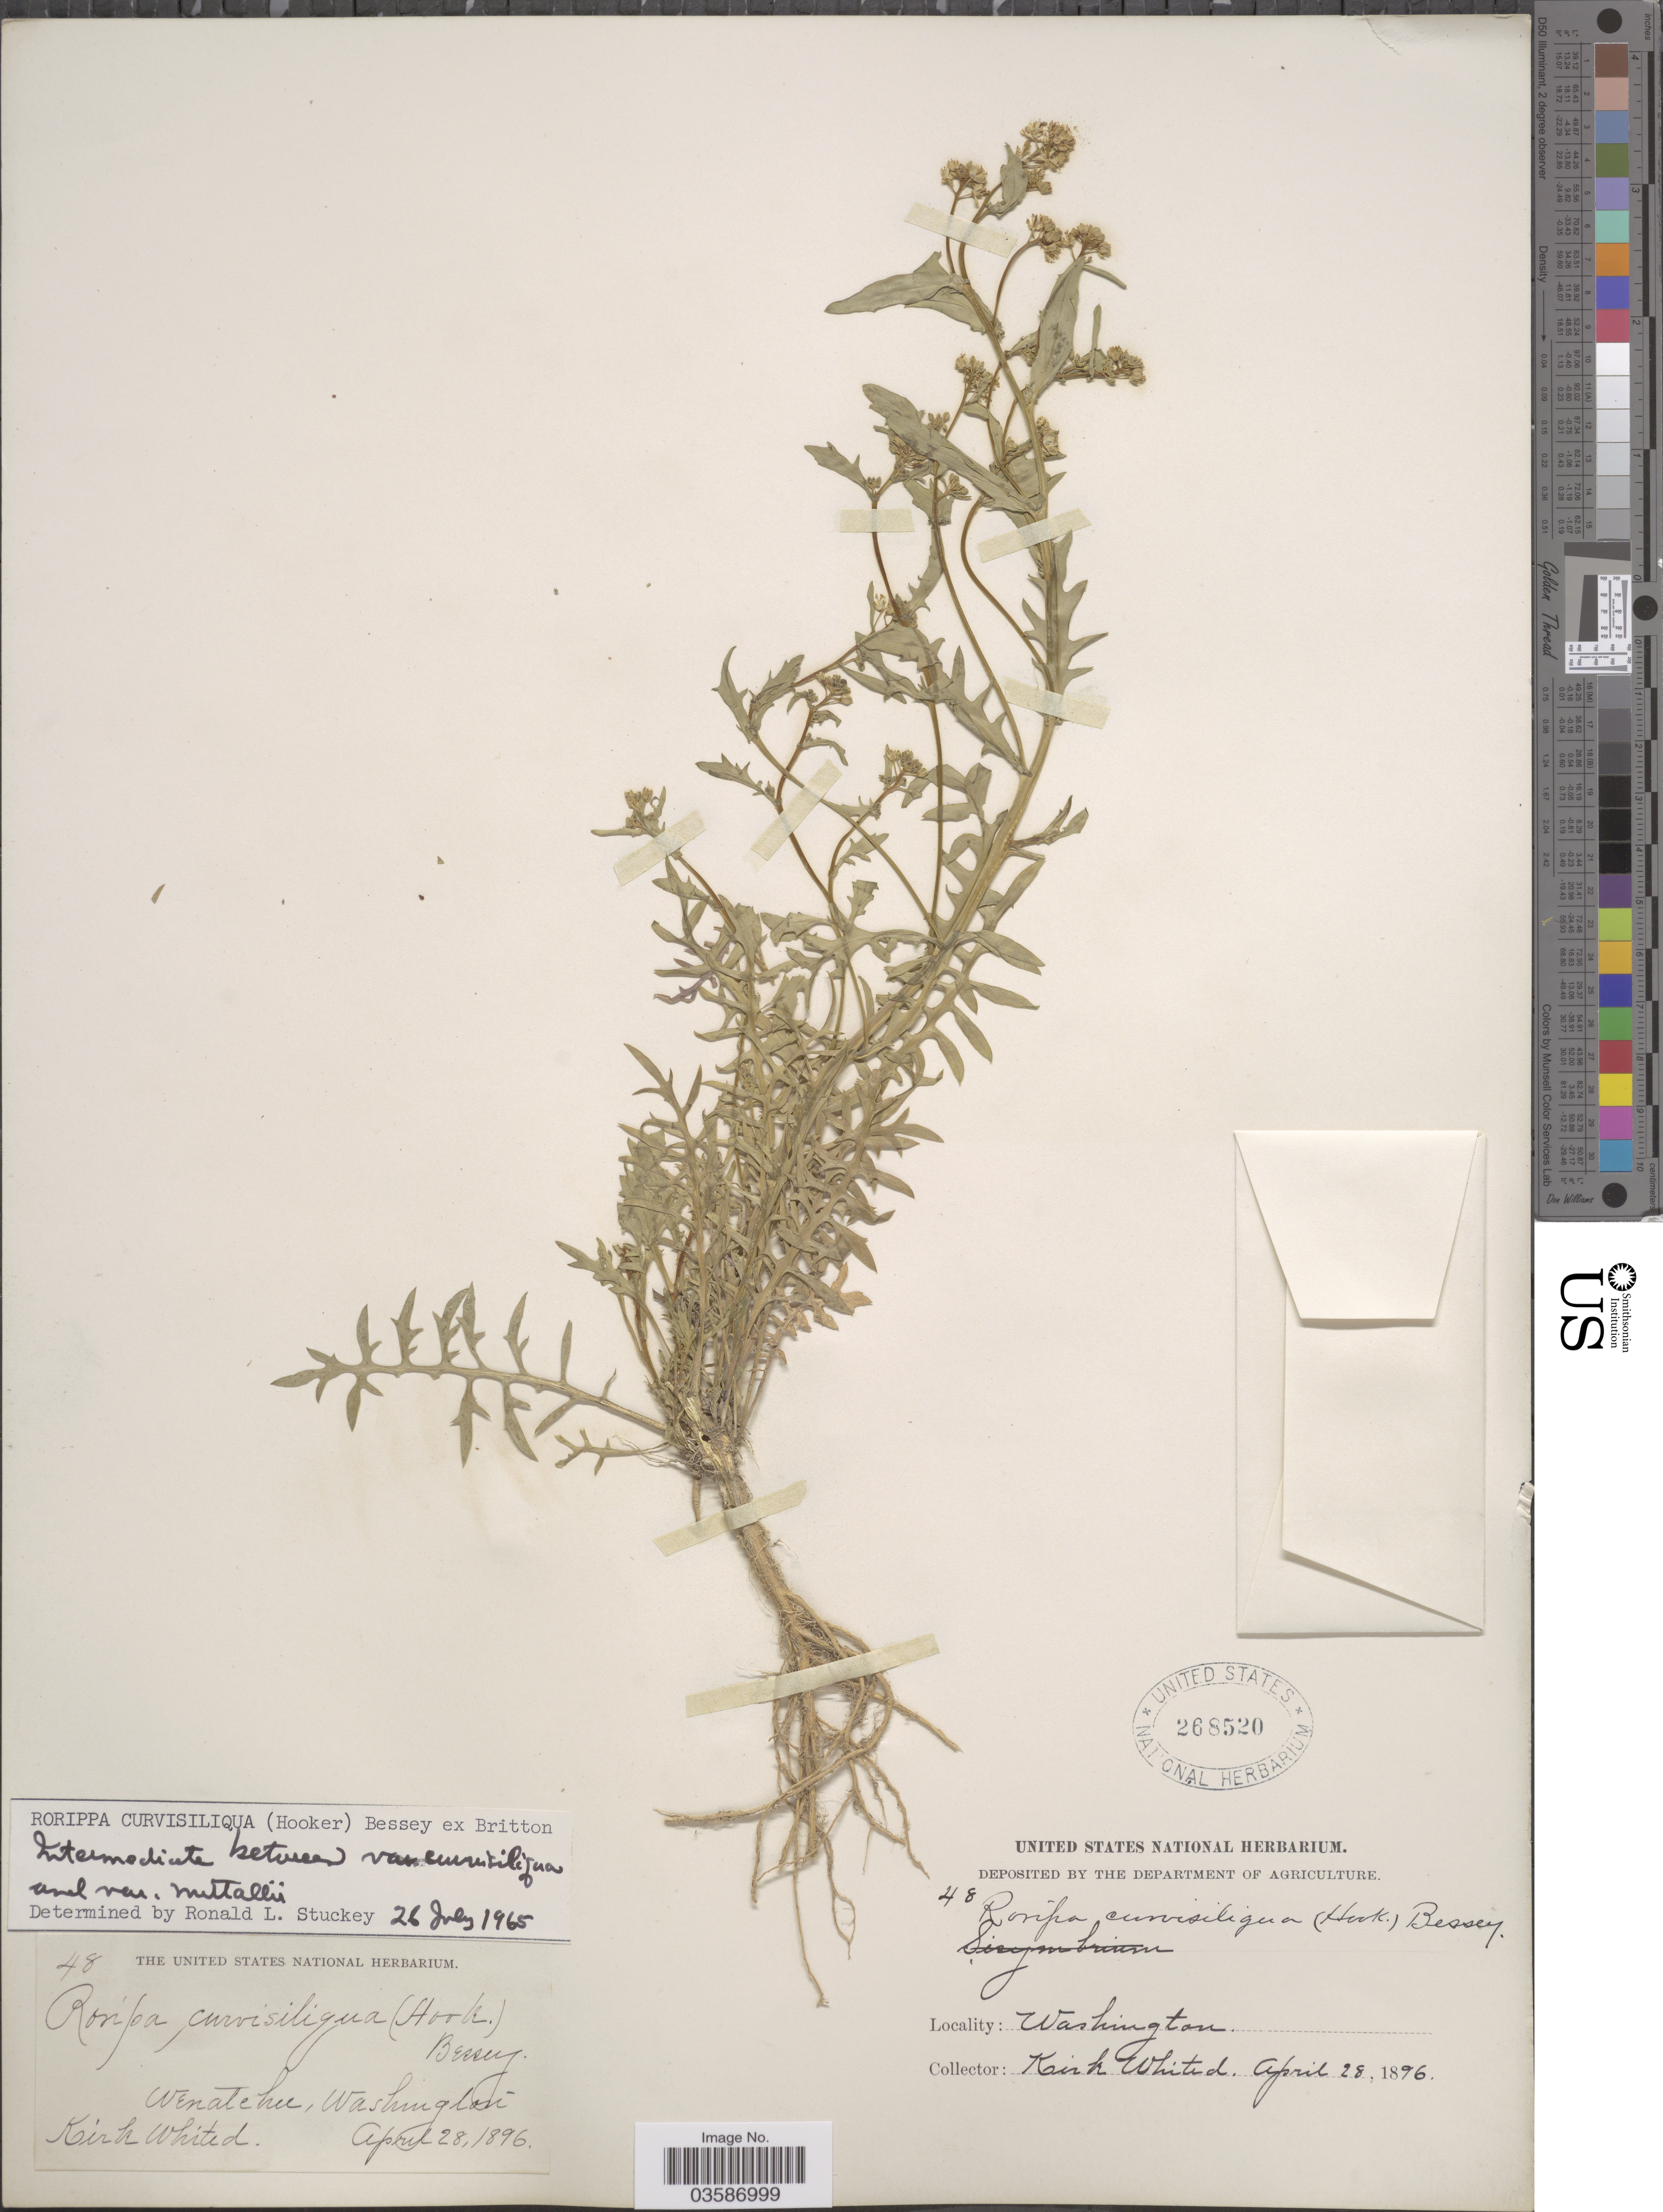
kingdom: Plantae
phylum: Tracheophyta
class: Magnoliopsida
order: Brassicales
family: Brassicaceae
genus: Rorippa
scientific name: Rorippa curvisiliqua var. nuttallii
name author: (S. Watson) Stuckey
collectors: K. Whited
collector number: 48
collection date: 1896-04-28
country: United States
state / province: Washington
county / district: Chelan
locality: Wenatchee.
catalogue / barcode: US 268520